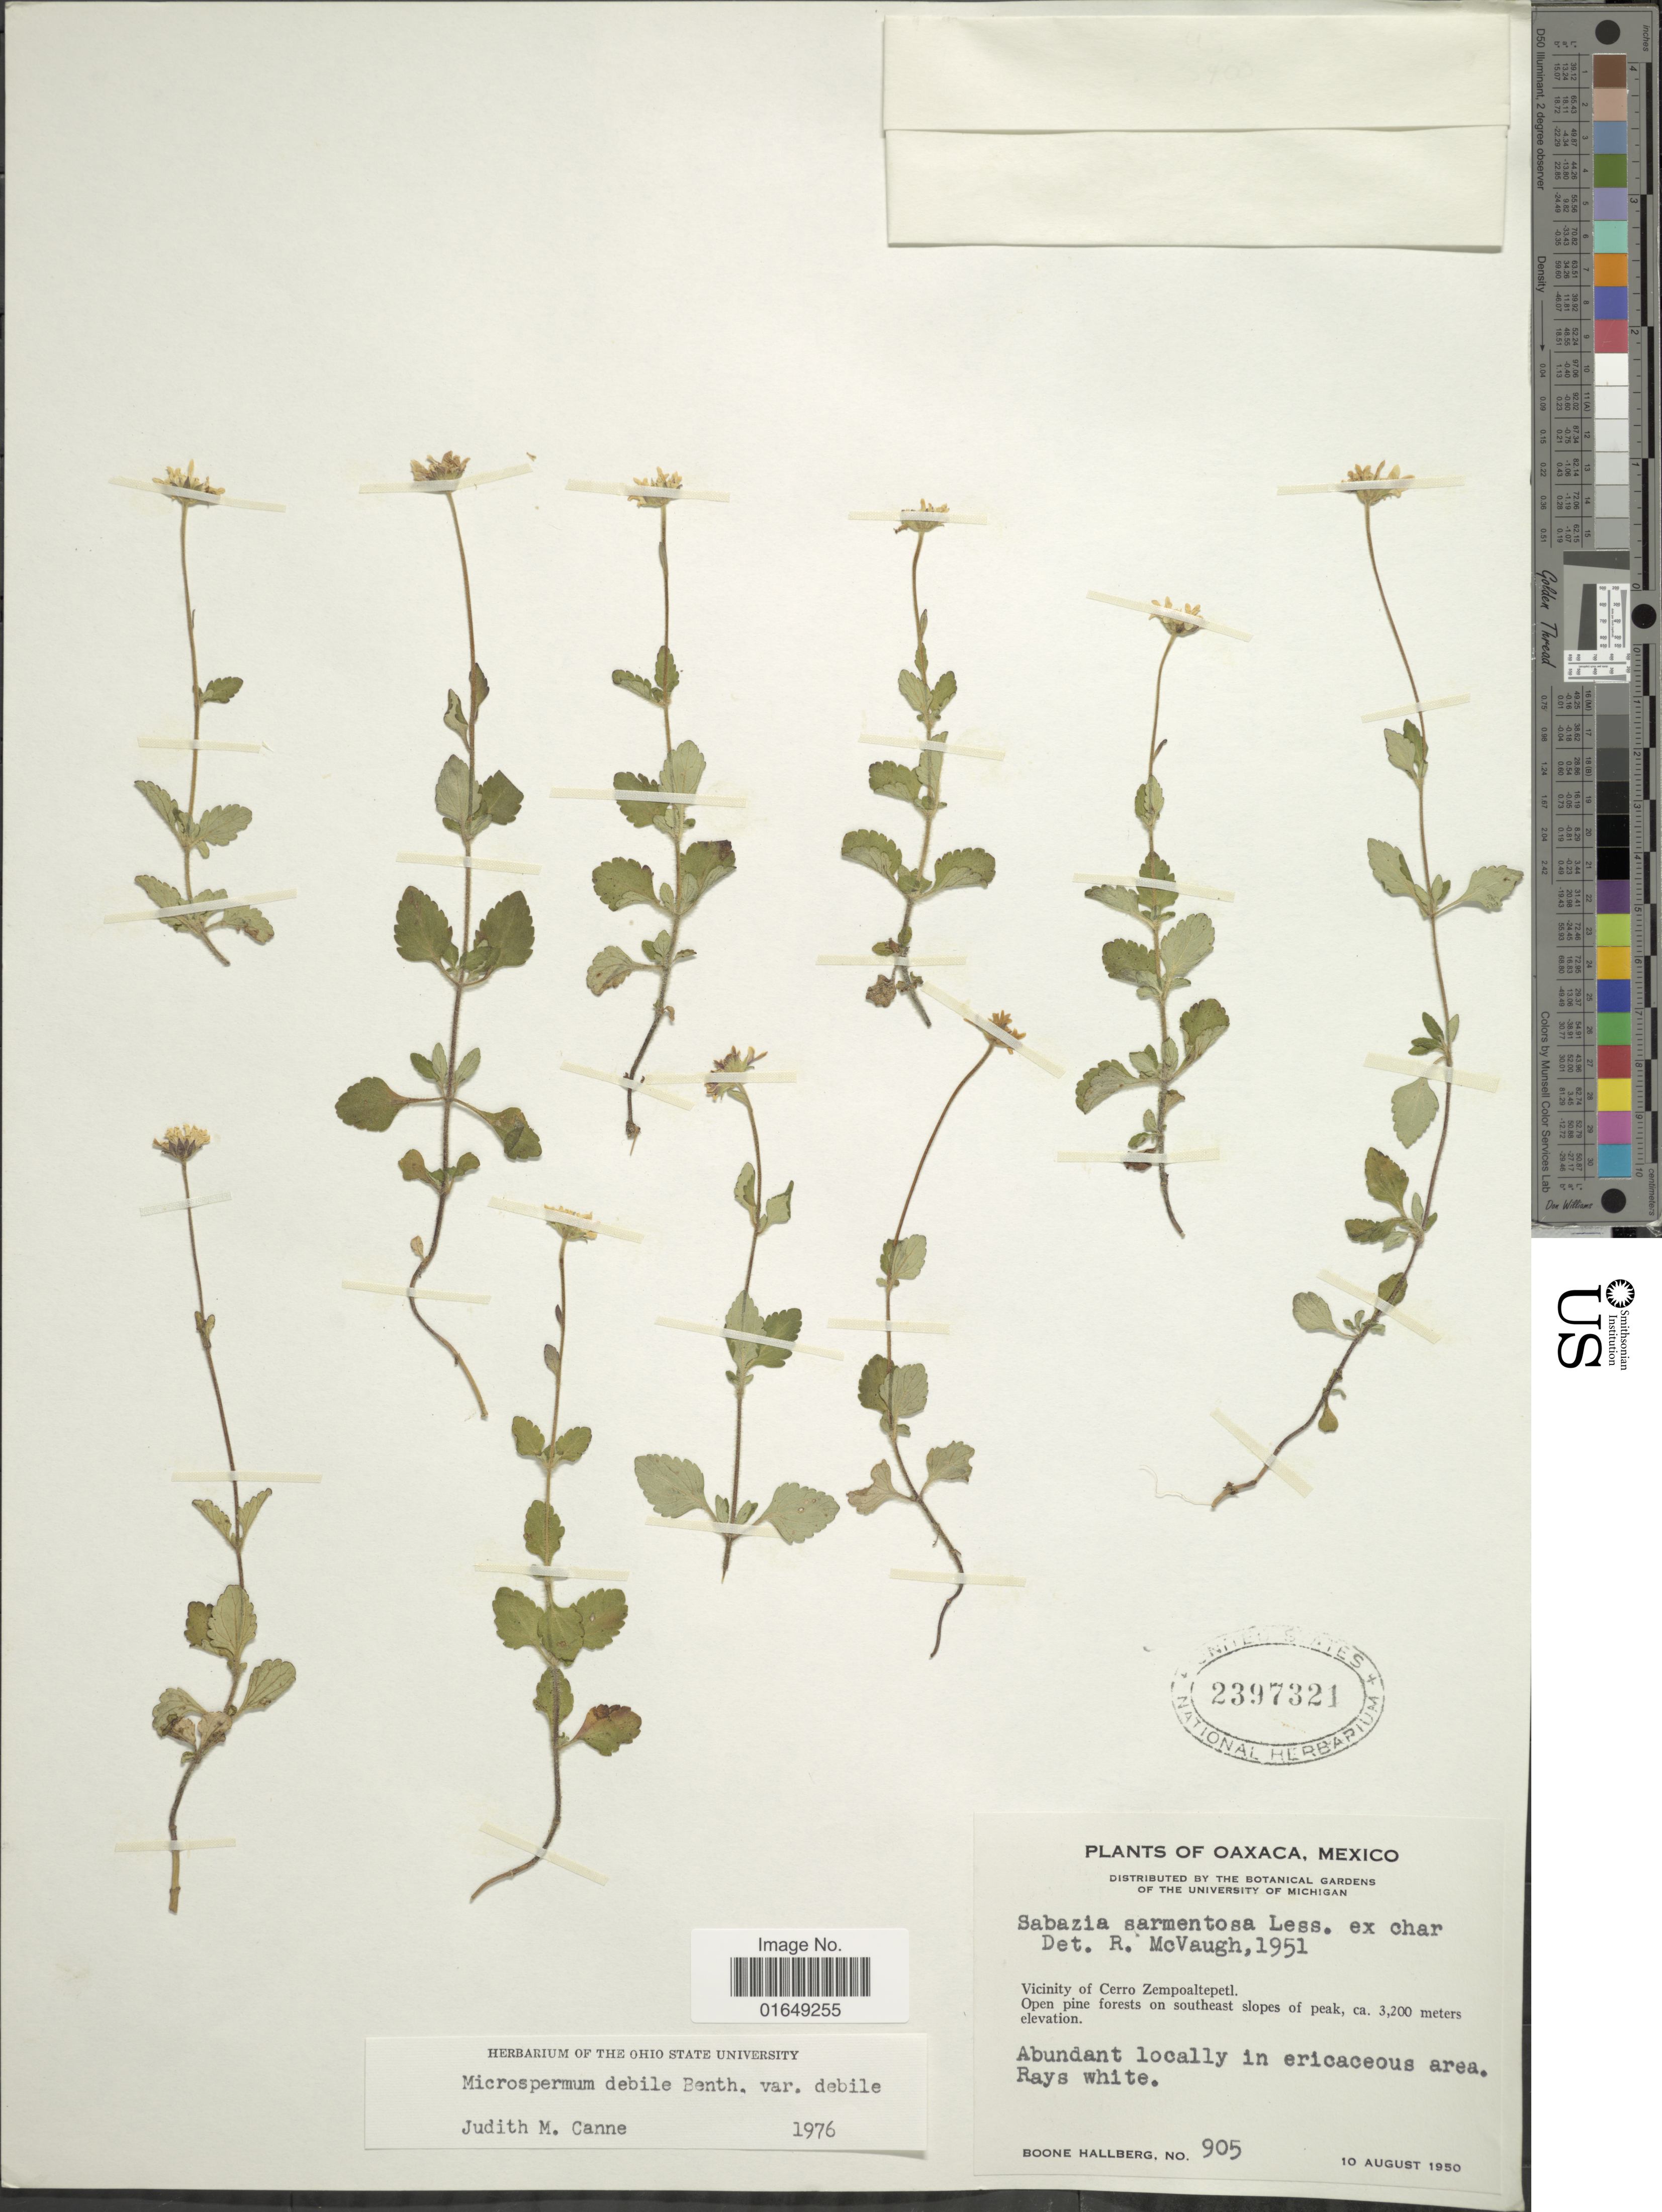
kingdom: Plantae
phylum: Tracheophyta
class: Magnoliopsida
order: Asterales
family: Asteraceae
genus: Microspermum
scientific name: Microspermum debile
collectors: B. Hallberg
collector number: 905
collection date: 1950-08-10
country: Mexico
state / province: Oaxaca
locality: Vicinity of Zempoaltepetl., open pine forests on southeast slopes of peak, abundant locally in ericaceous area.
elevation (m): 3200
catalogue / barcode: US 2397321